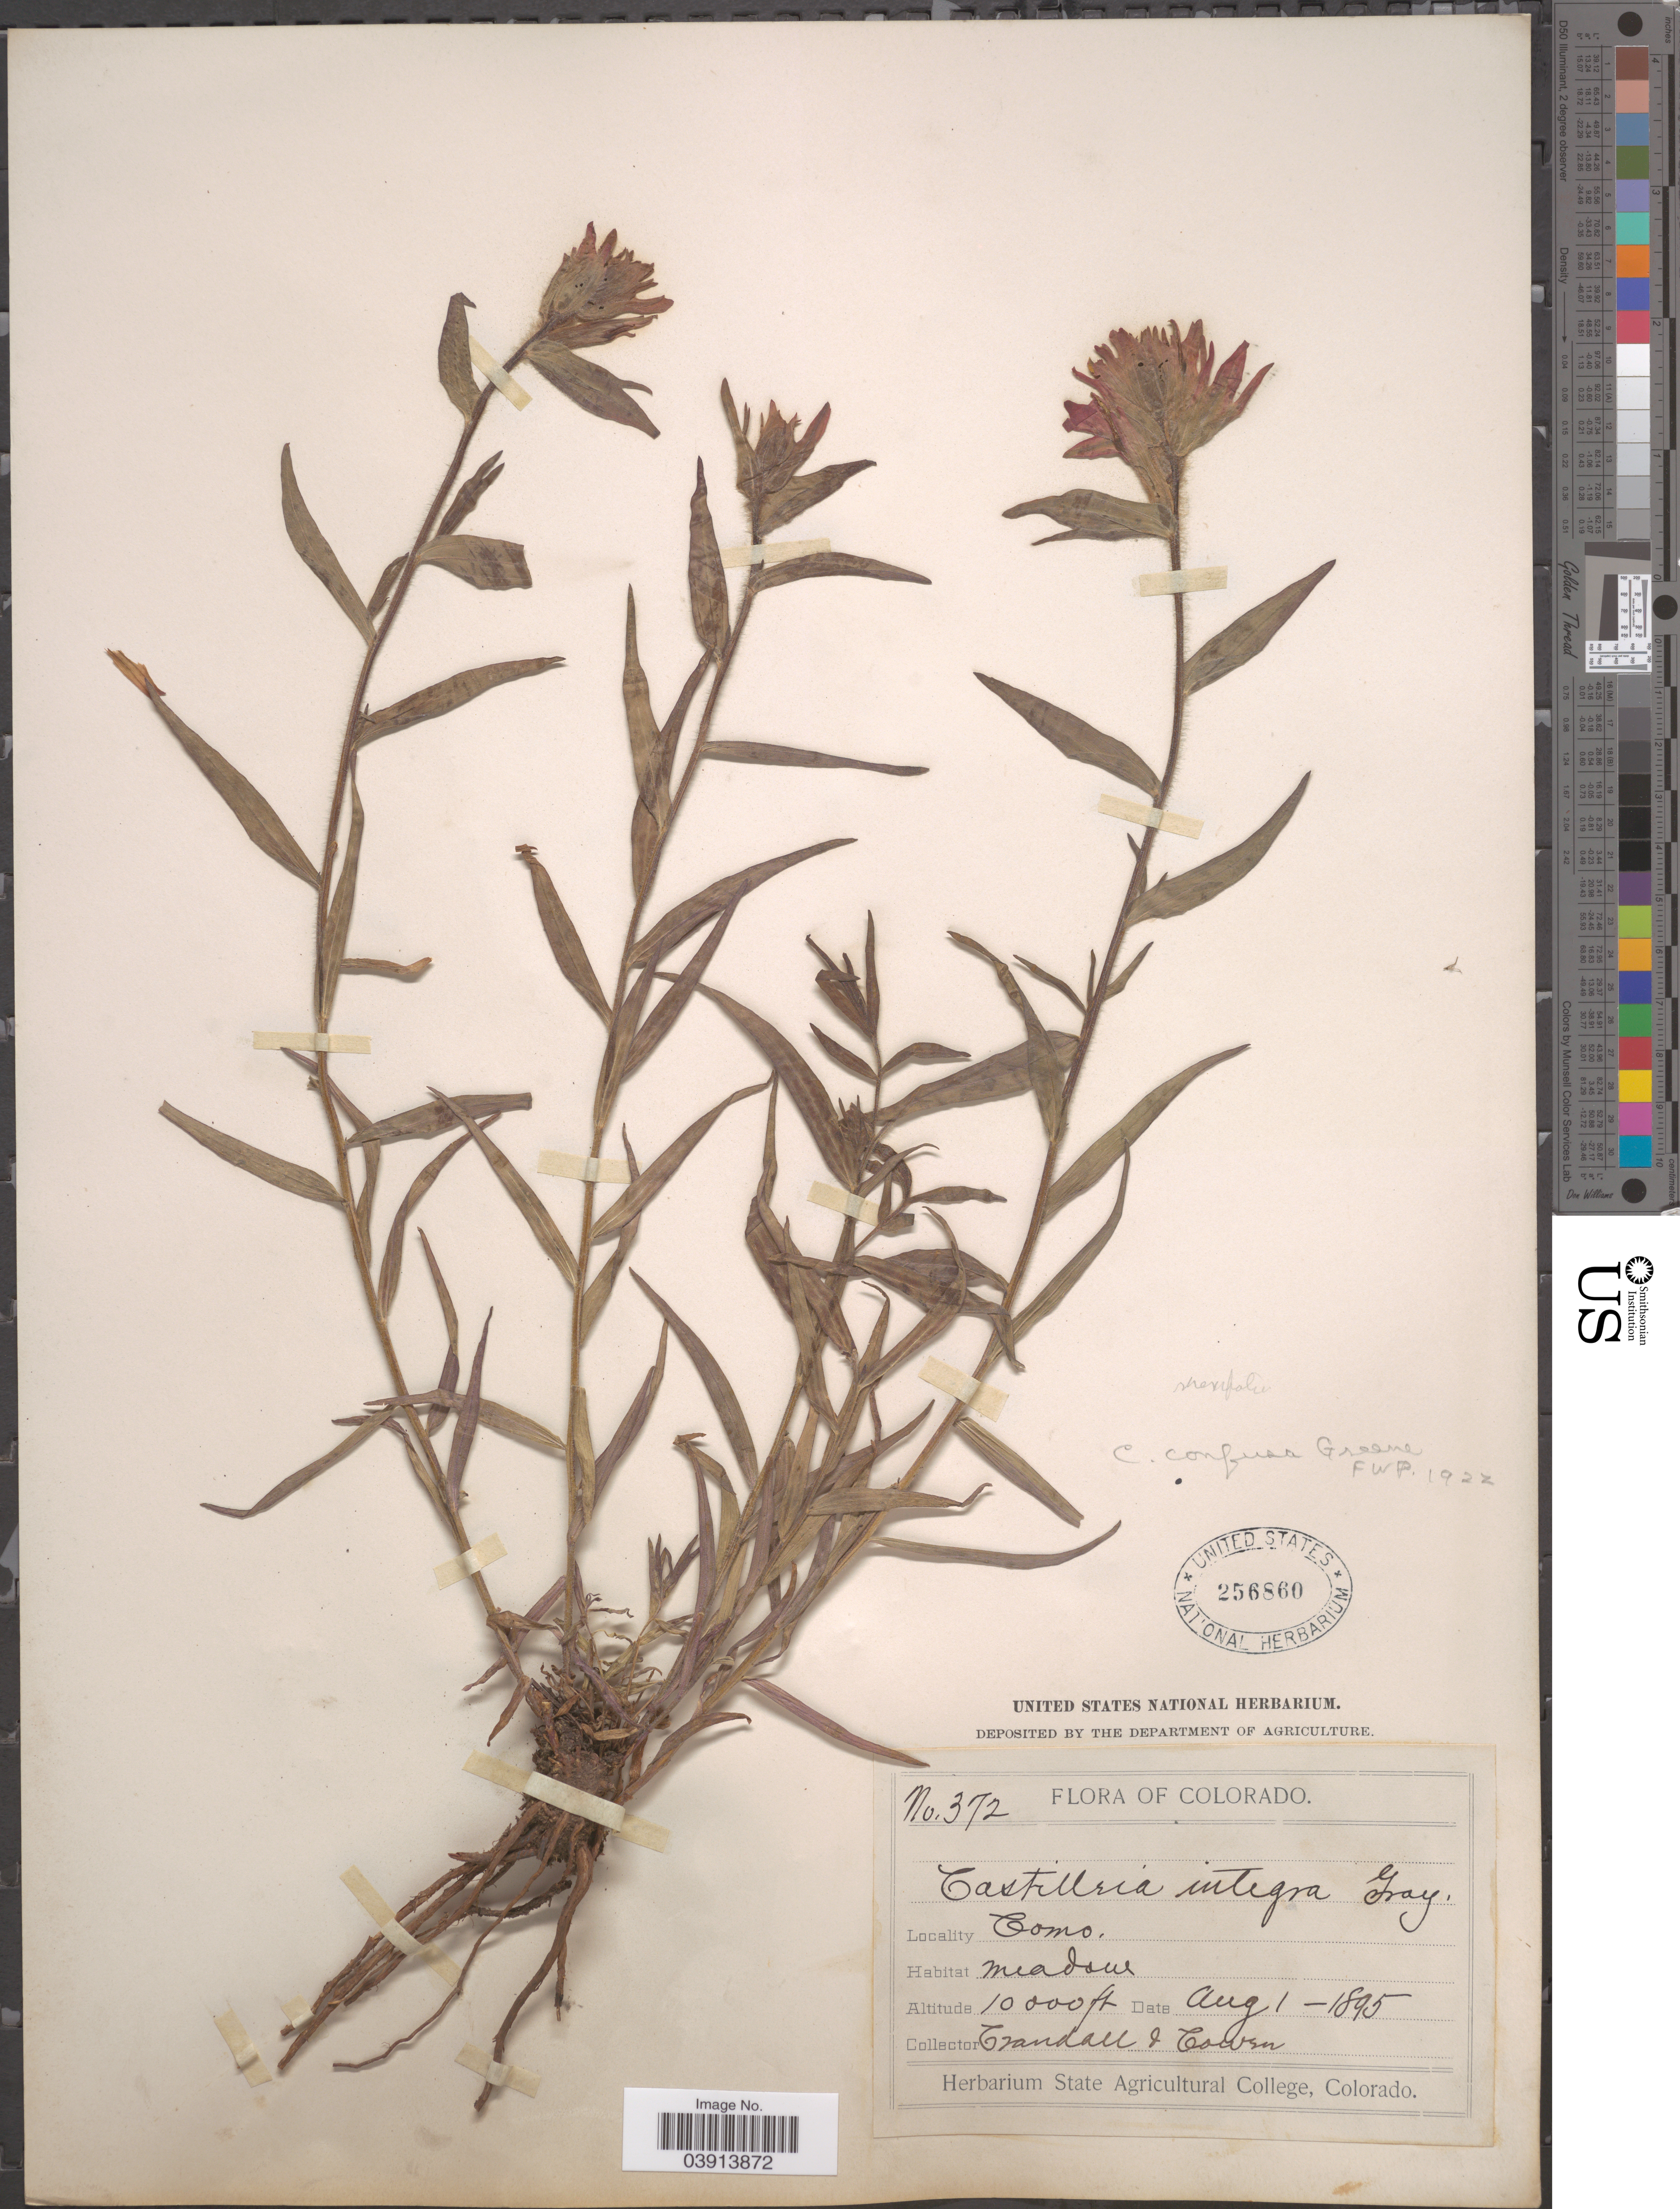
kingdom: Plantae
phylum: Tracheophyta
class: Magnoliopsida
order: Lamiales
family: Orobanchaceae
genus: Castilleja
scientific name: Castilleja rhexiifolia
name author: Rydb.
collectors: -. Crandall & -. Cowen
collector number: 372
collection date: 1895-08-01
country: United States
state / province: Colorado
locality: Como.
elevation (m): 3048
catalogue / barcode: US 256860